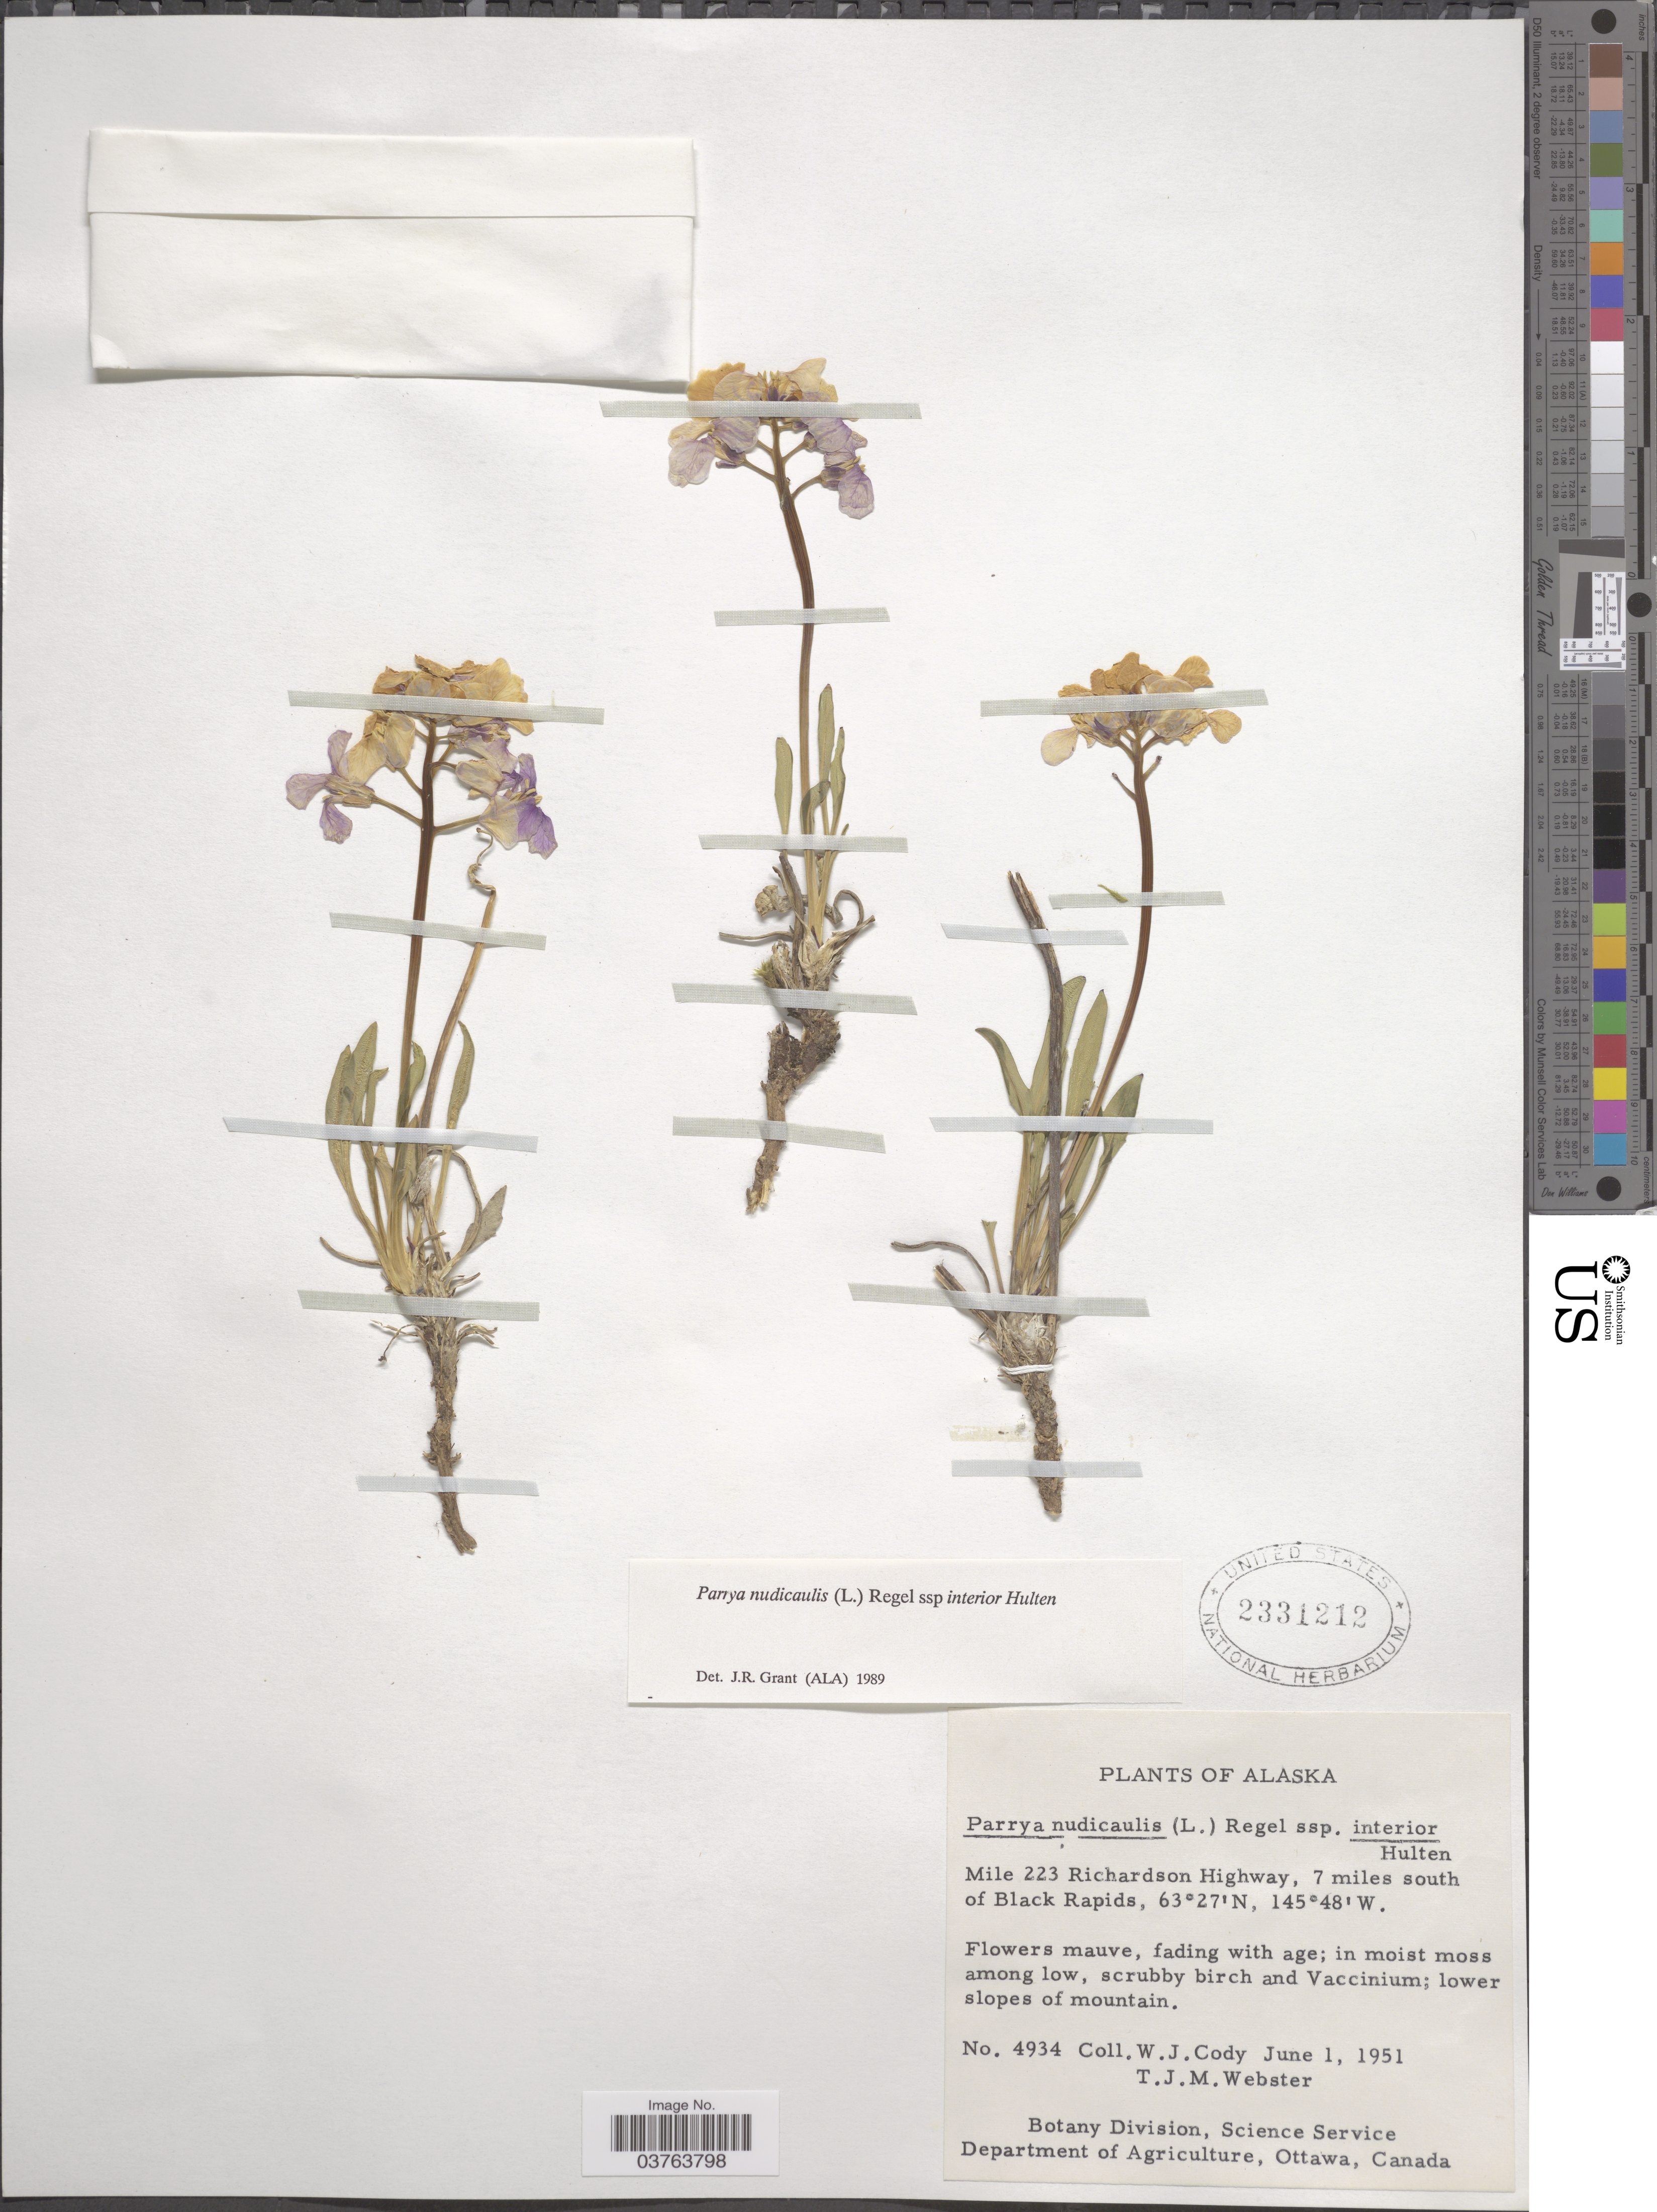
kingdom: Plantae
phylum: Tracheophyta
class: Magnoliopsida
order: Brassicales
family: Brassicaceae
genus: Parrya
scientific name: Parrya nudicaulis subsp. interior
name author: Hultén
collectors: W. Cody & T. J. Webster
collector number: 4934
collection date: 1951-06-01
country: United States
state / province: Alaska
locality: Mile 223 Richardson Highway, 7 miles south of Black Rapids.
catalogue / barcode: US 2331212